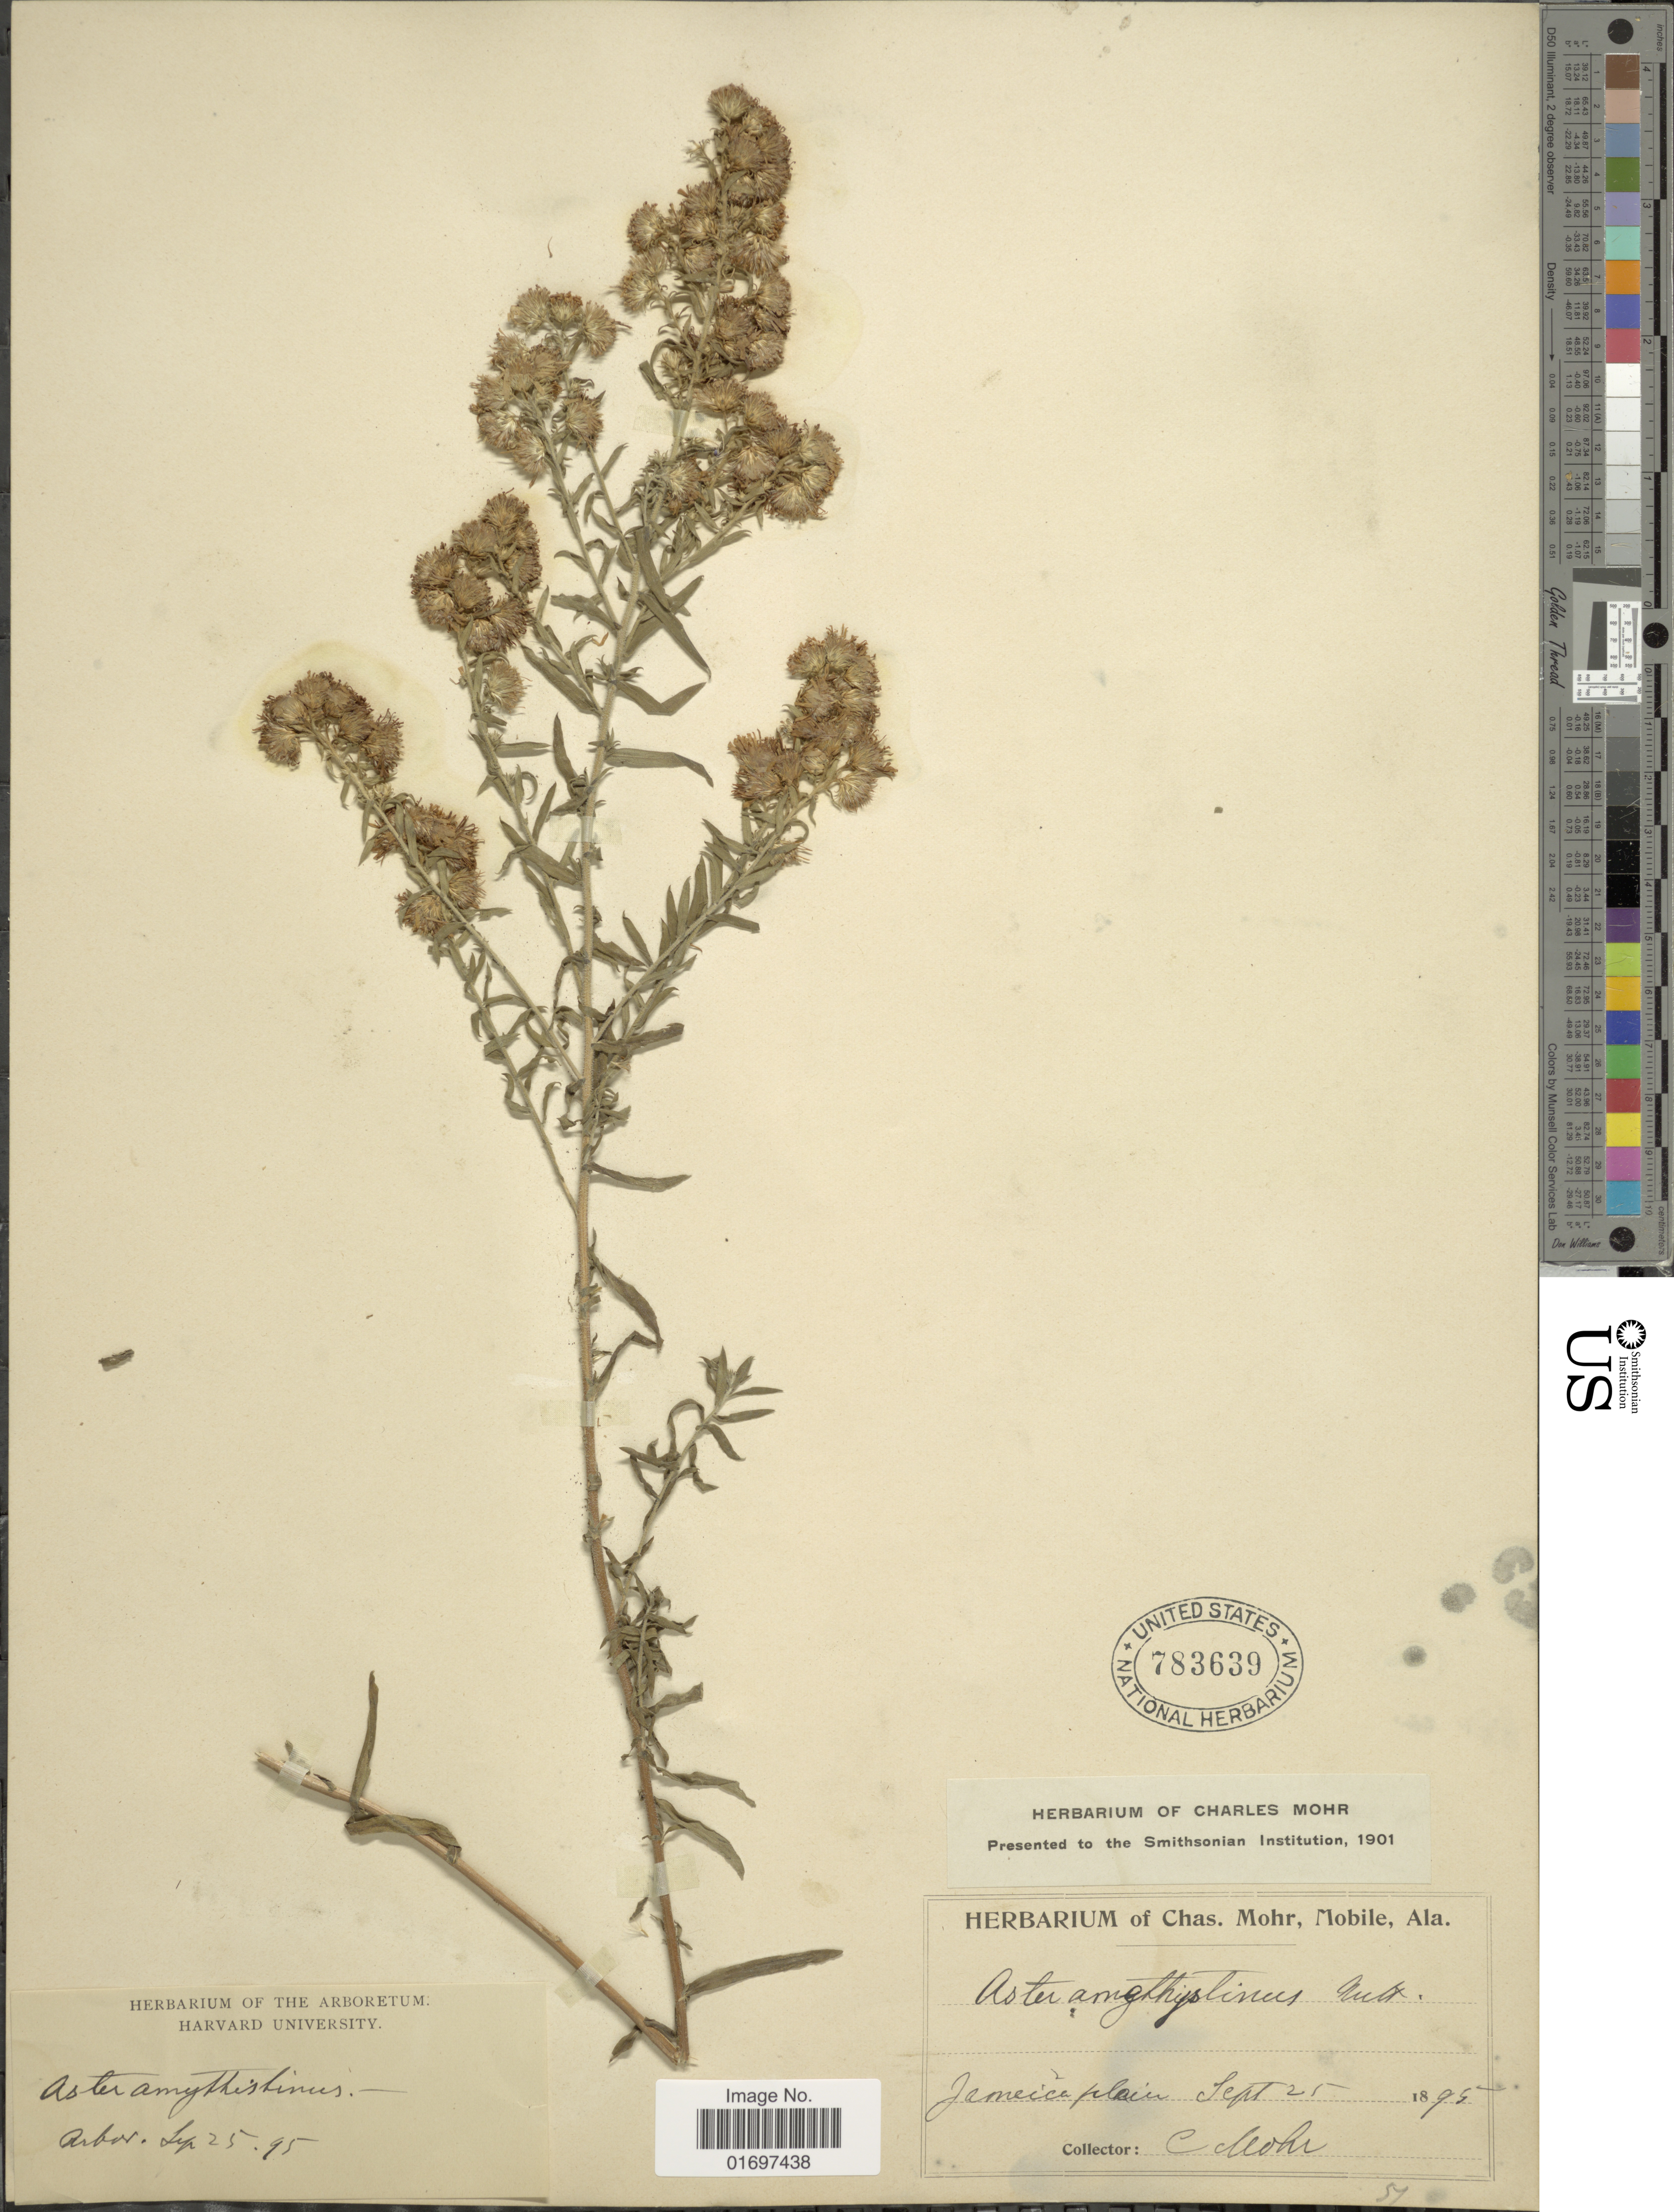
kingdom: Plantae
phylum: Tracheophyta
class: Magnoliopsida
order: Asterales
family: Asteraceae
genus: Symphyotrichum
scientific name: Symphyotrichum x amethystinum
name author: (Nutt.) G.L. Nesom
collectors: C. T. Mohr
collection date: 1895-09-25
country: United States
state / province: Massachusetts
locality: Jamaica plain.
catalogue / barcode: US 783639